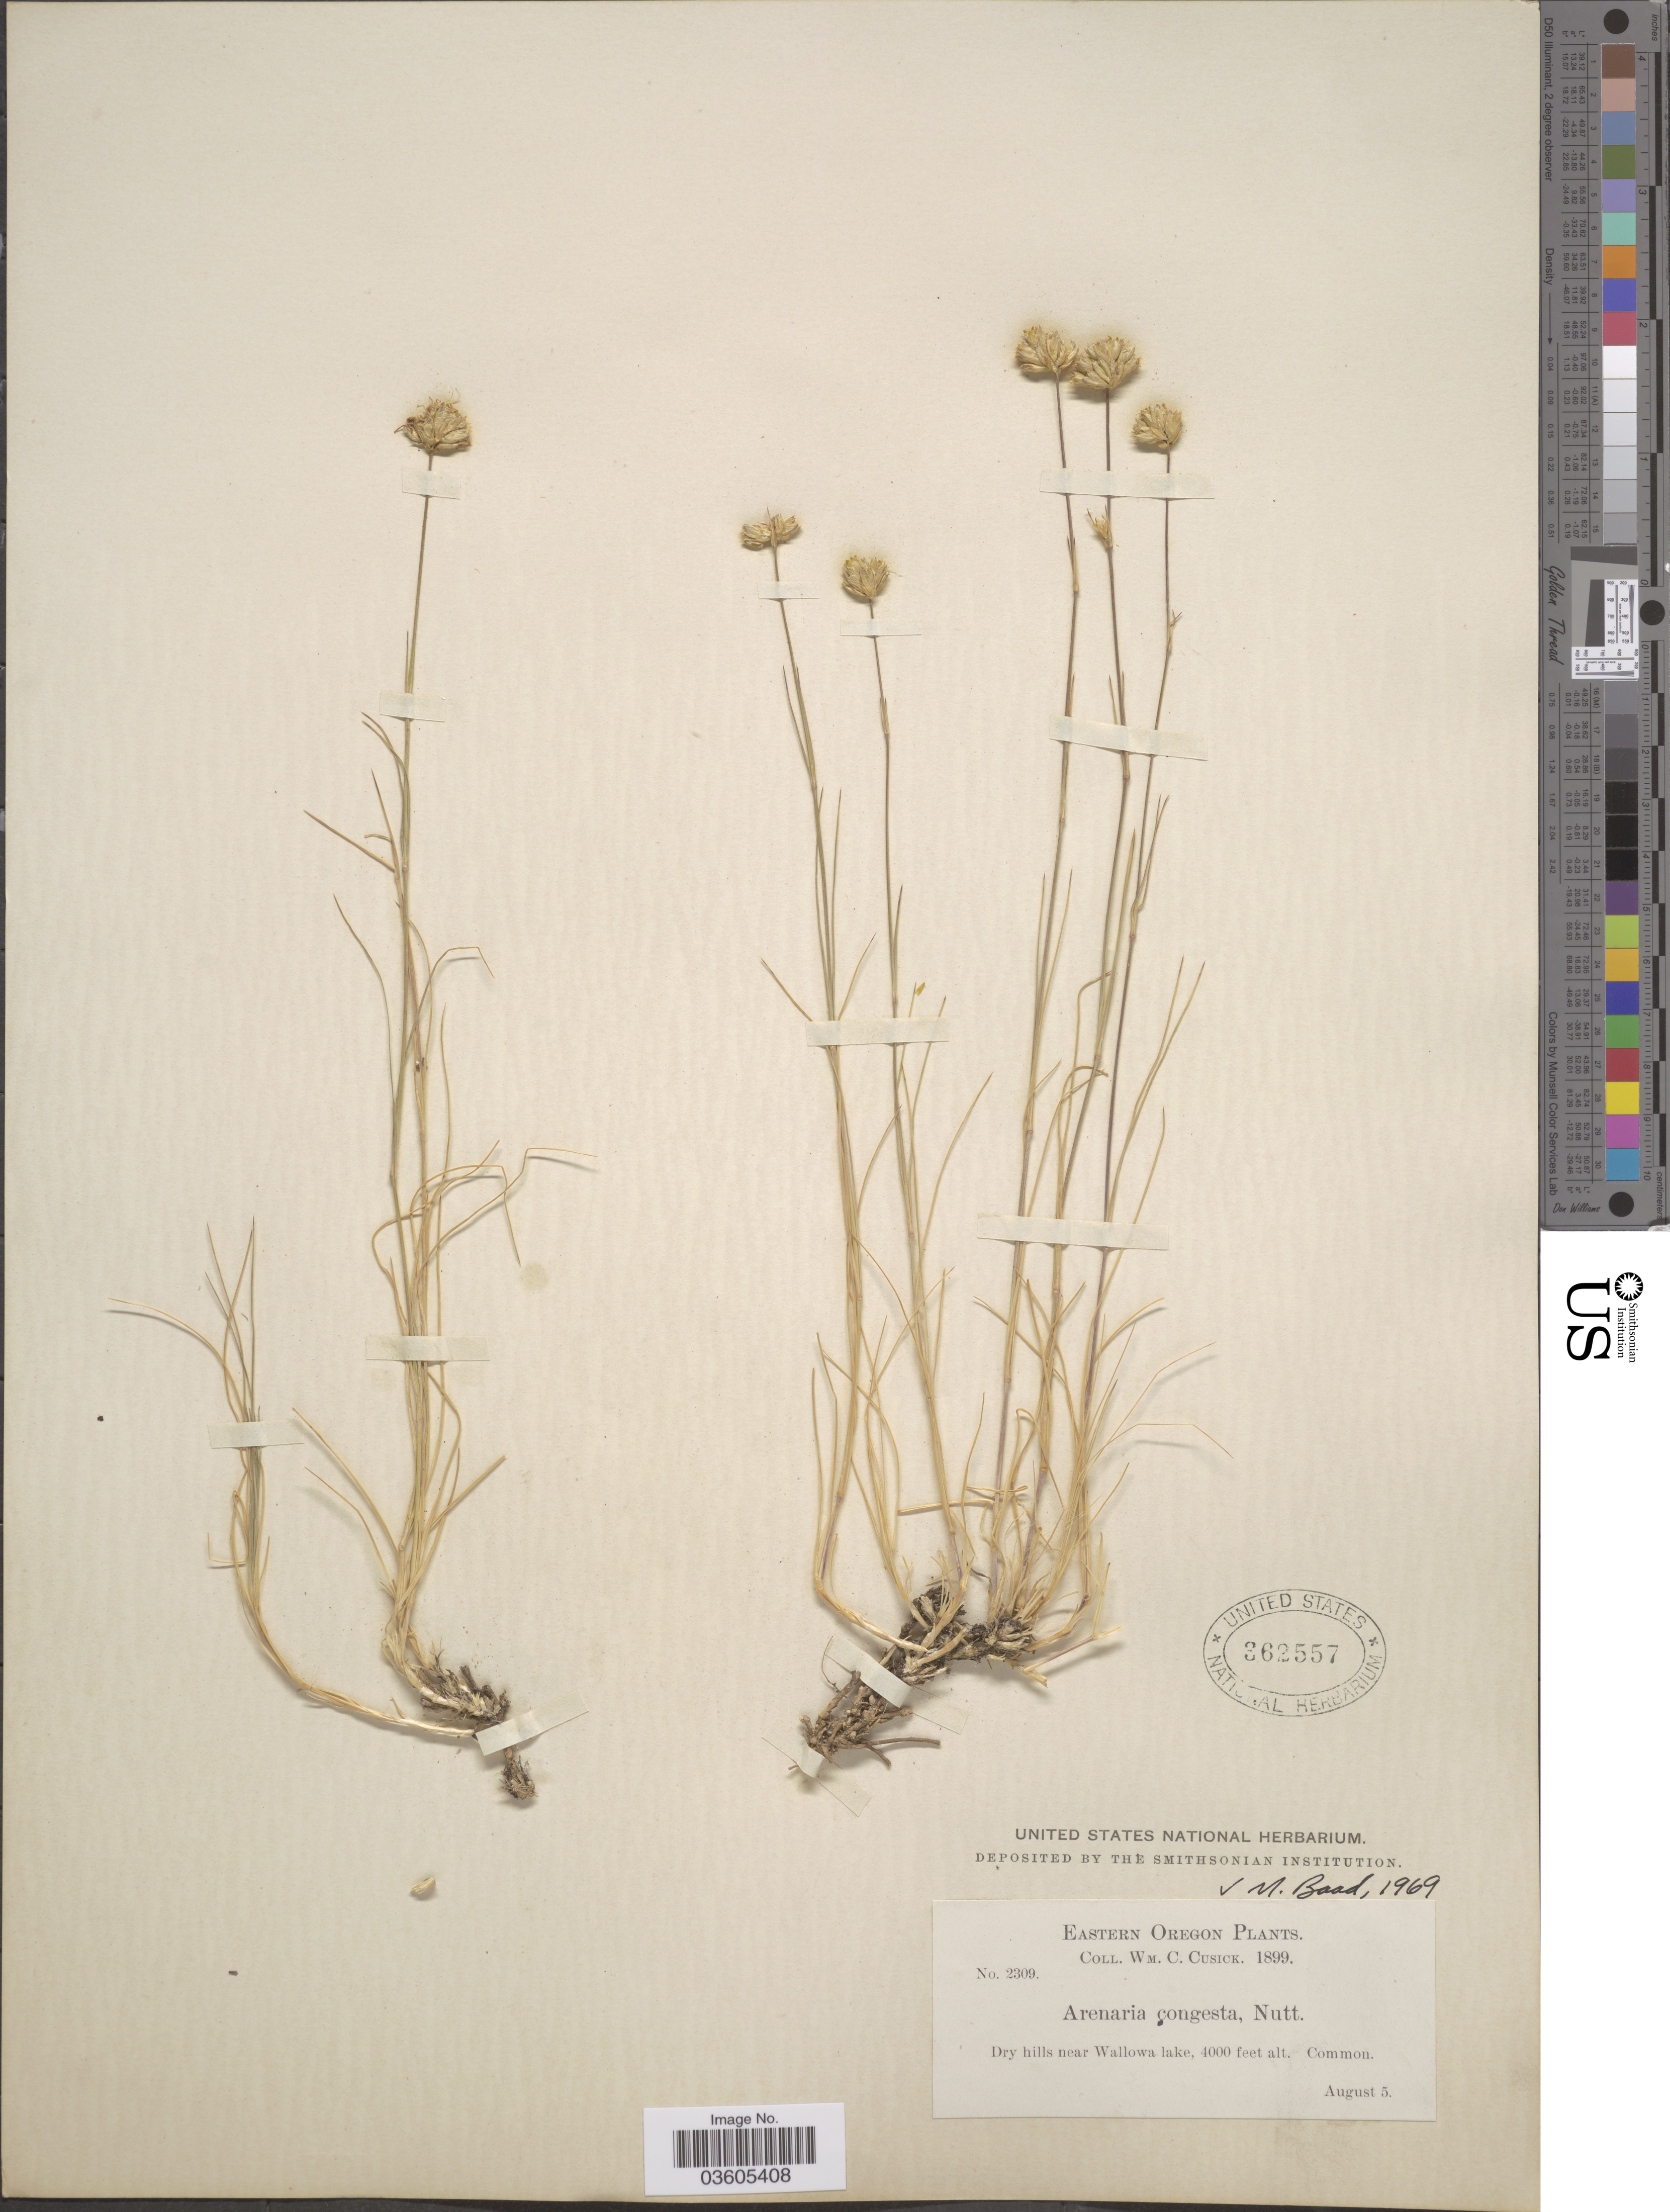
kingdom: Plantae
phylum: Tracheophyta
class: Magnoliopsida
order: Caryophyllales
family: Caryophyllaceae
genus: Eremogone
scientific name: Eremogone congesta var. congesta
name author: (Nutt.) Ikonn.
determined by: Strong, Mark T., (BOT), Smithsonian Institution - National Museum of Natural History (UNITED STATES)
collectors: W. C. Cusick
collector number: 2309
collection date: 1899-08-05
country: United States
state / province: Oregon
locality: Eastern Oregon. Near Wallowa lake.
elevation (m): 1219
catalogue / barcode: US 362557